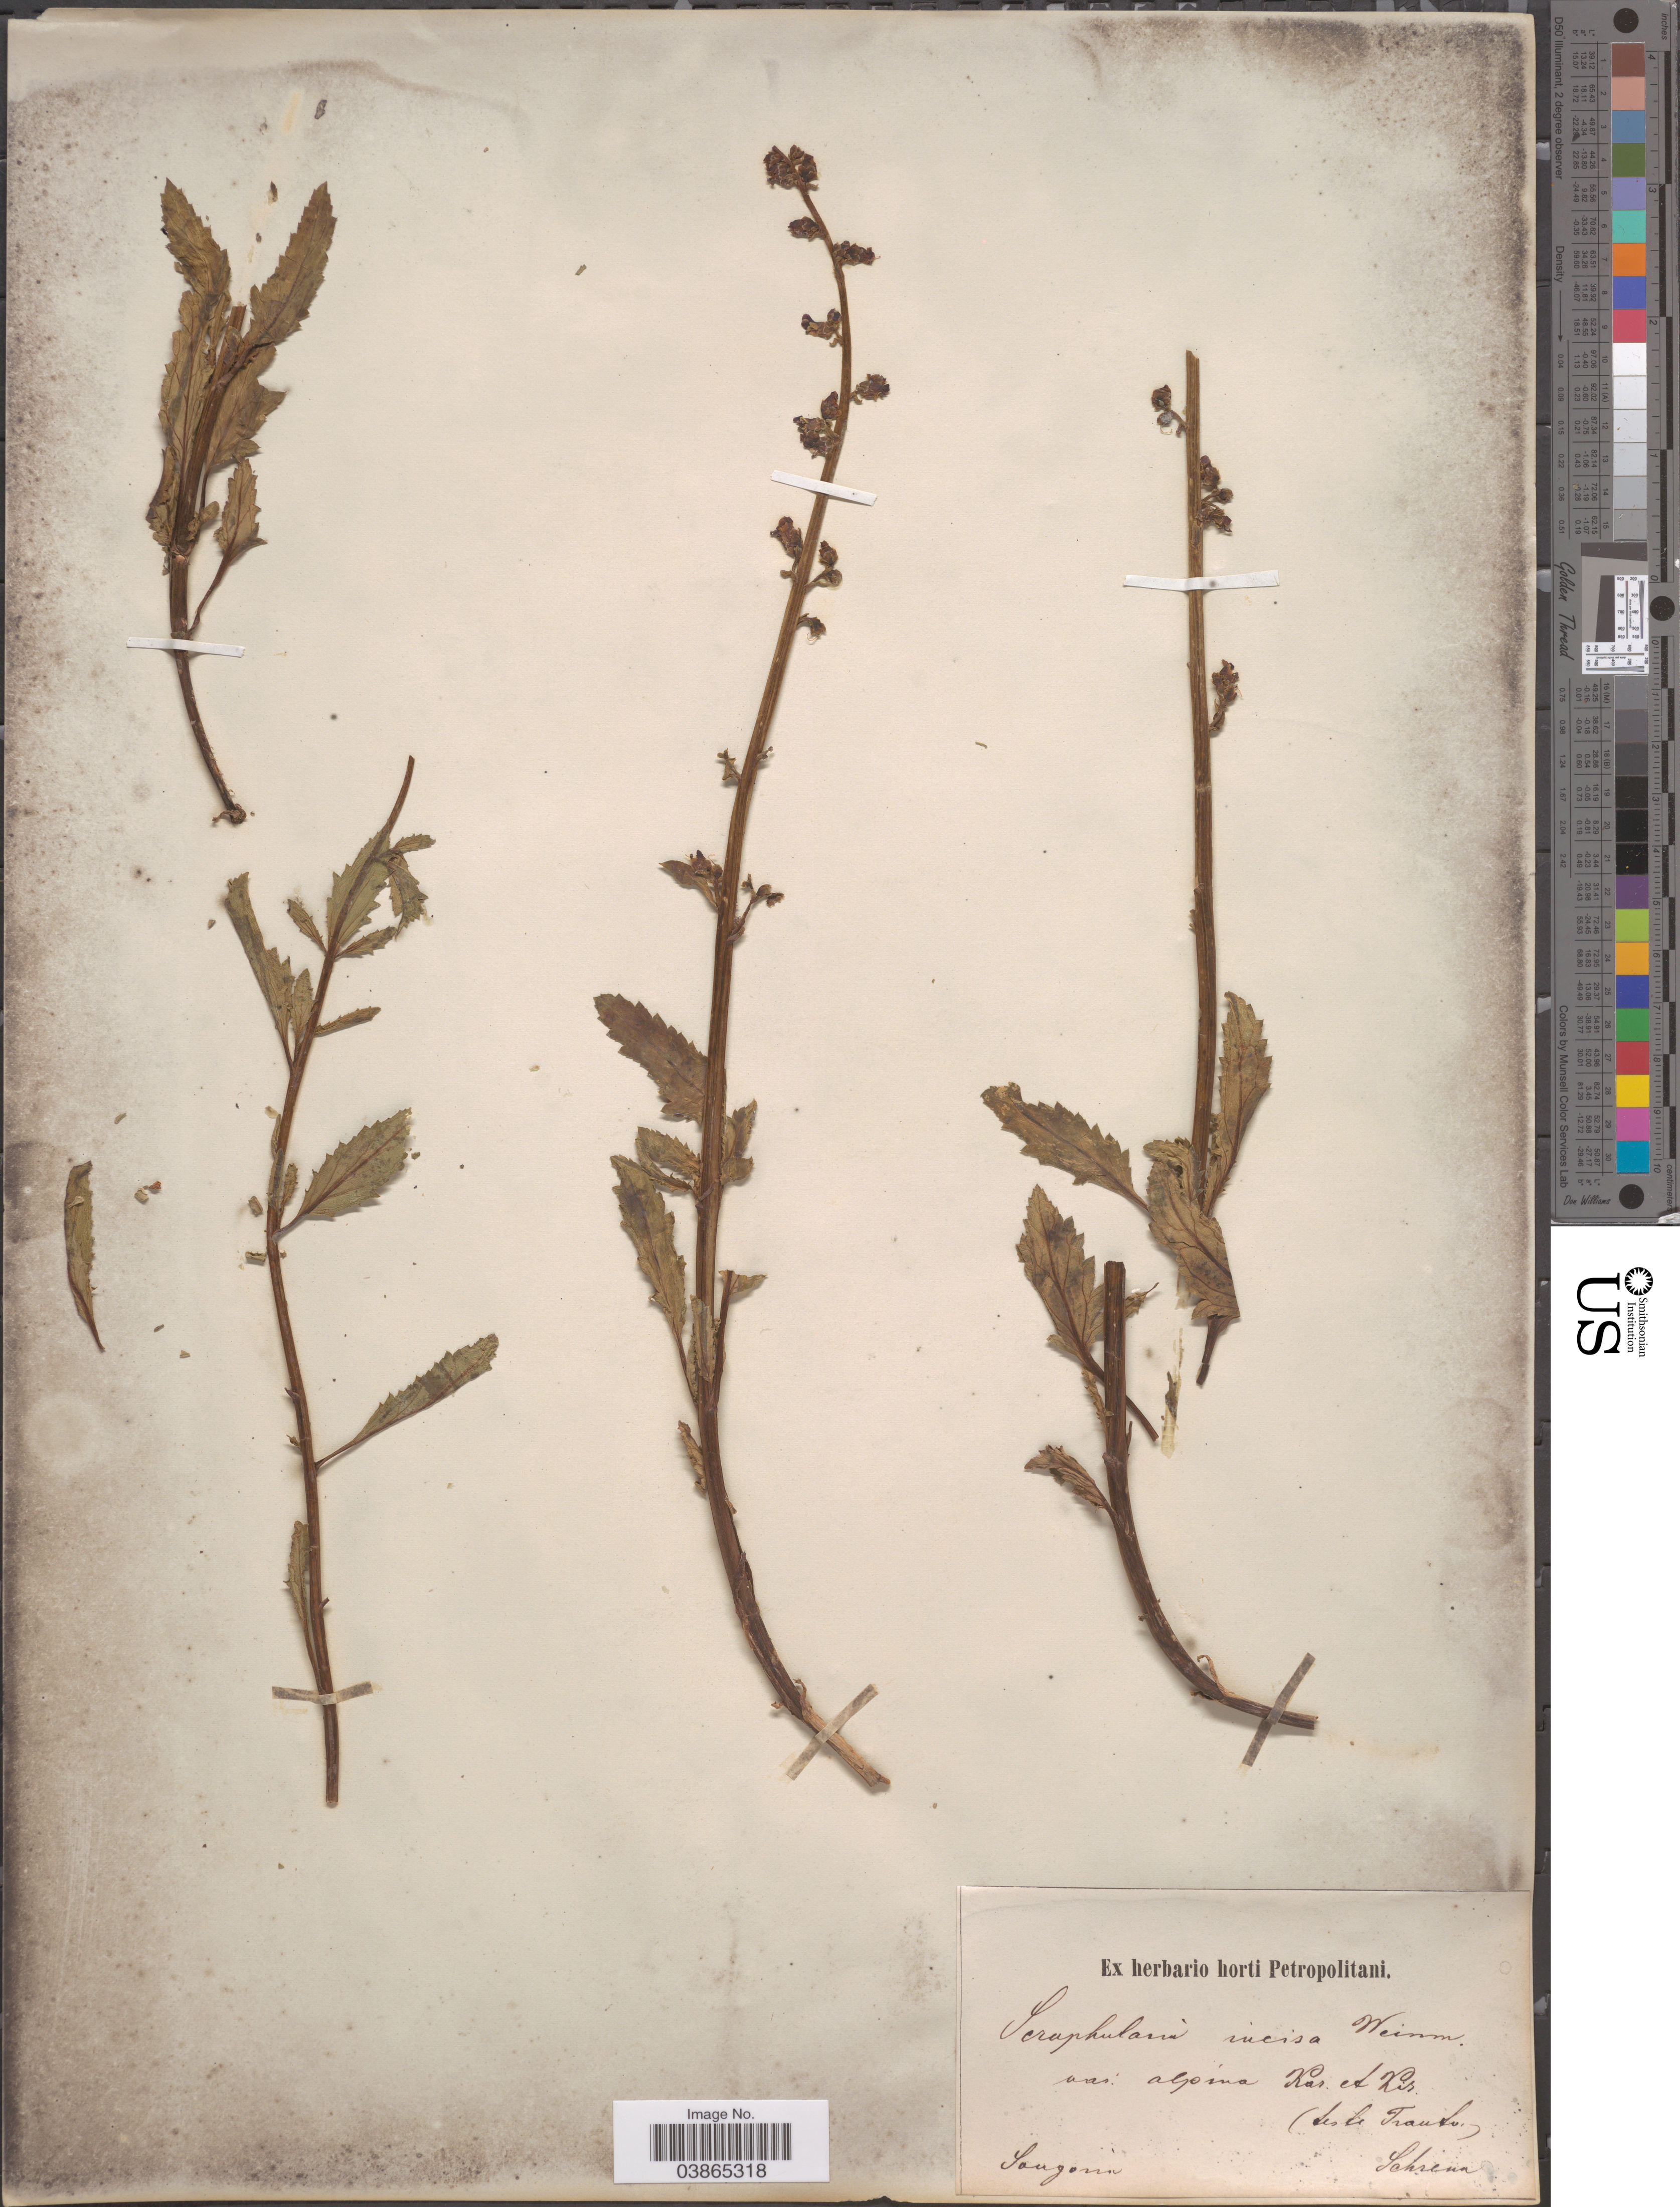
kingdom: Plantae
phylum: Tracheophyta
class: Magnoliopsida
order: Lamiales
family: Scrophulariaceae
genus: Scrophularia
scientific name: Scrophularia incisa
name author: Weinm.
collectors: A.G. Schrenk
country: China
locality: Songoria.